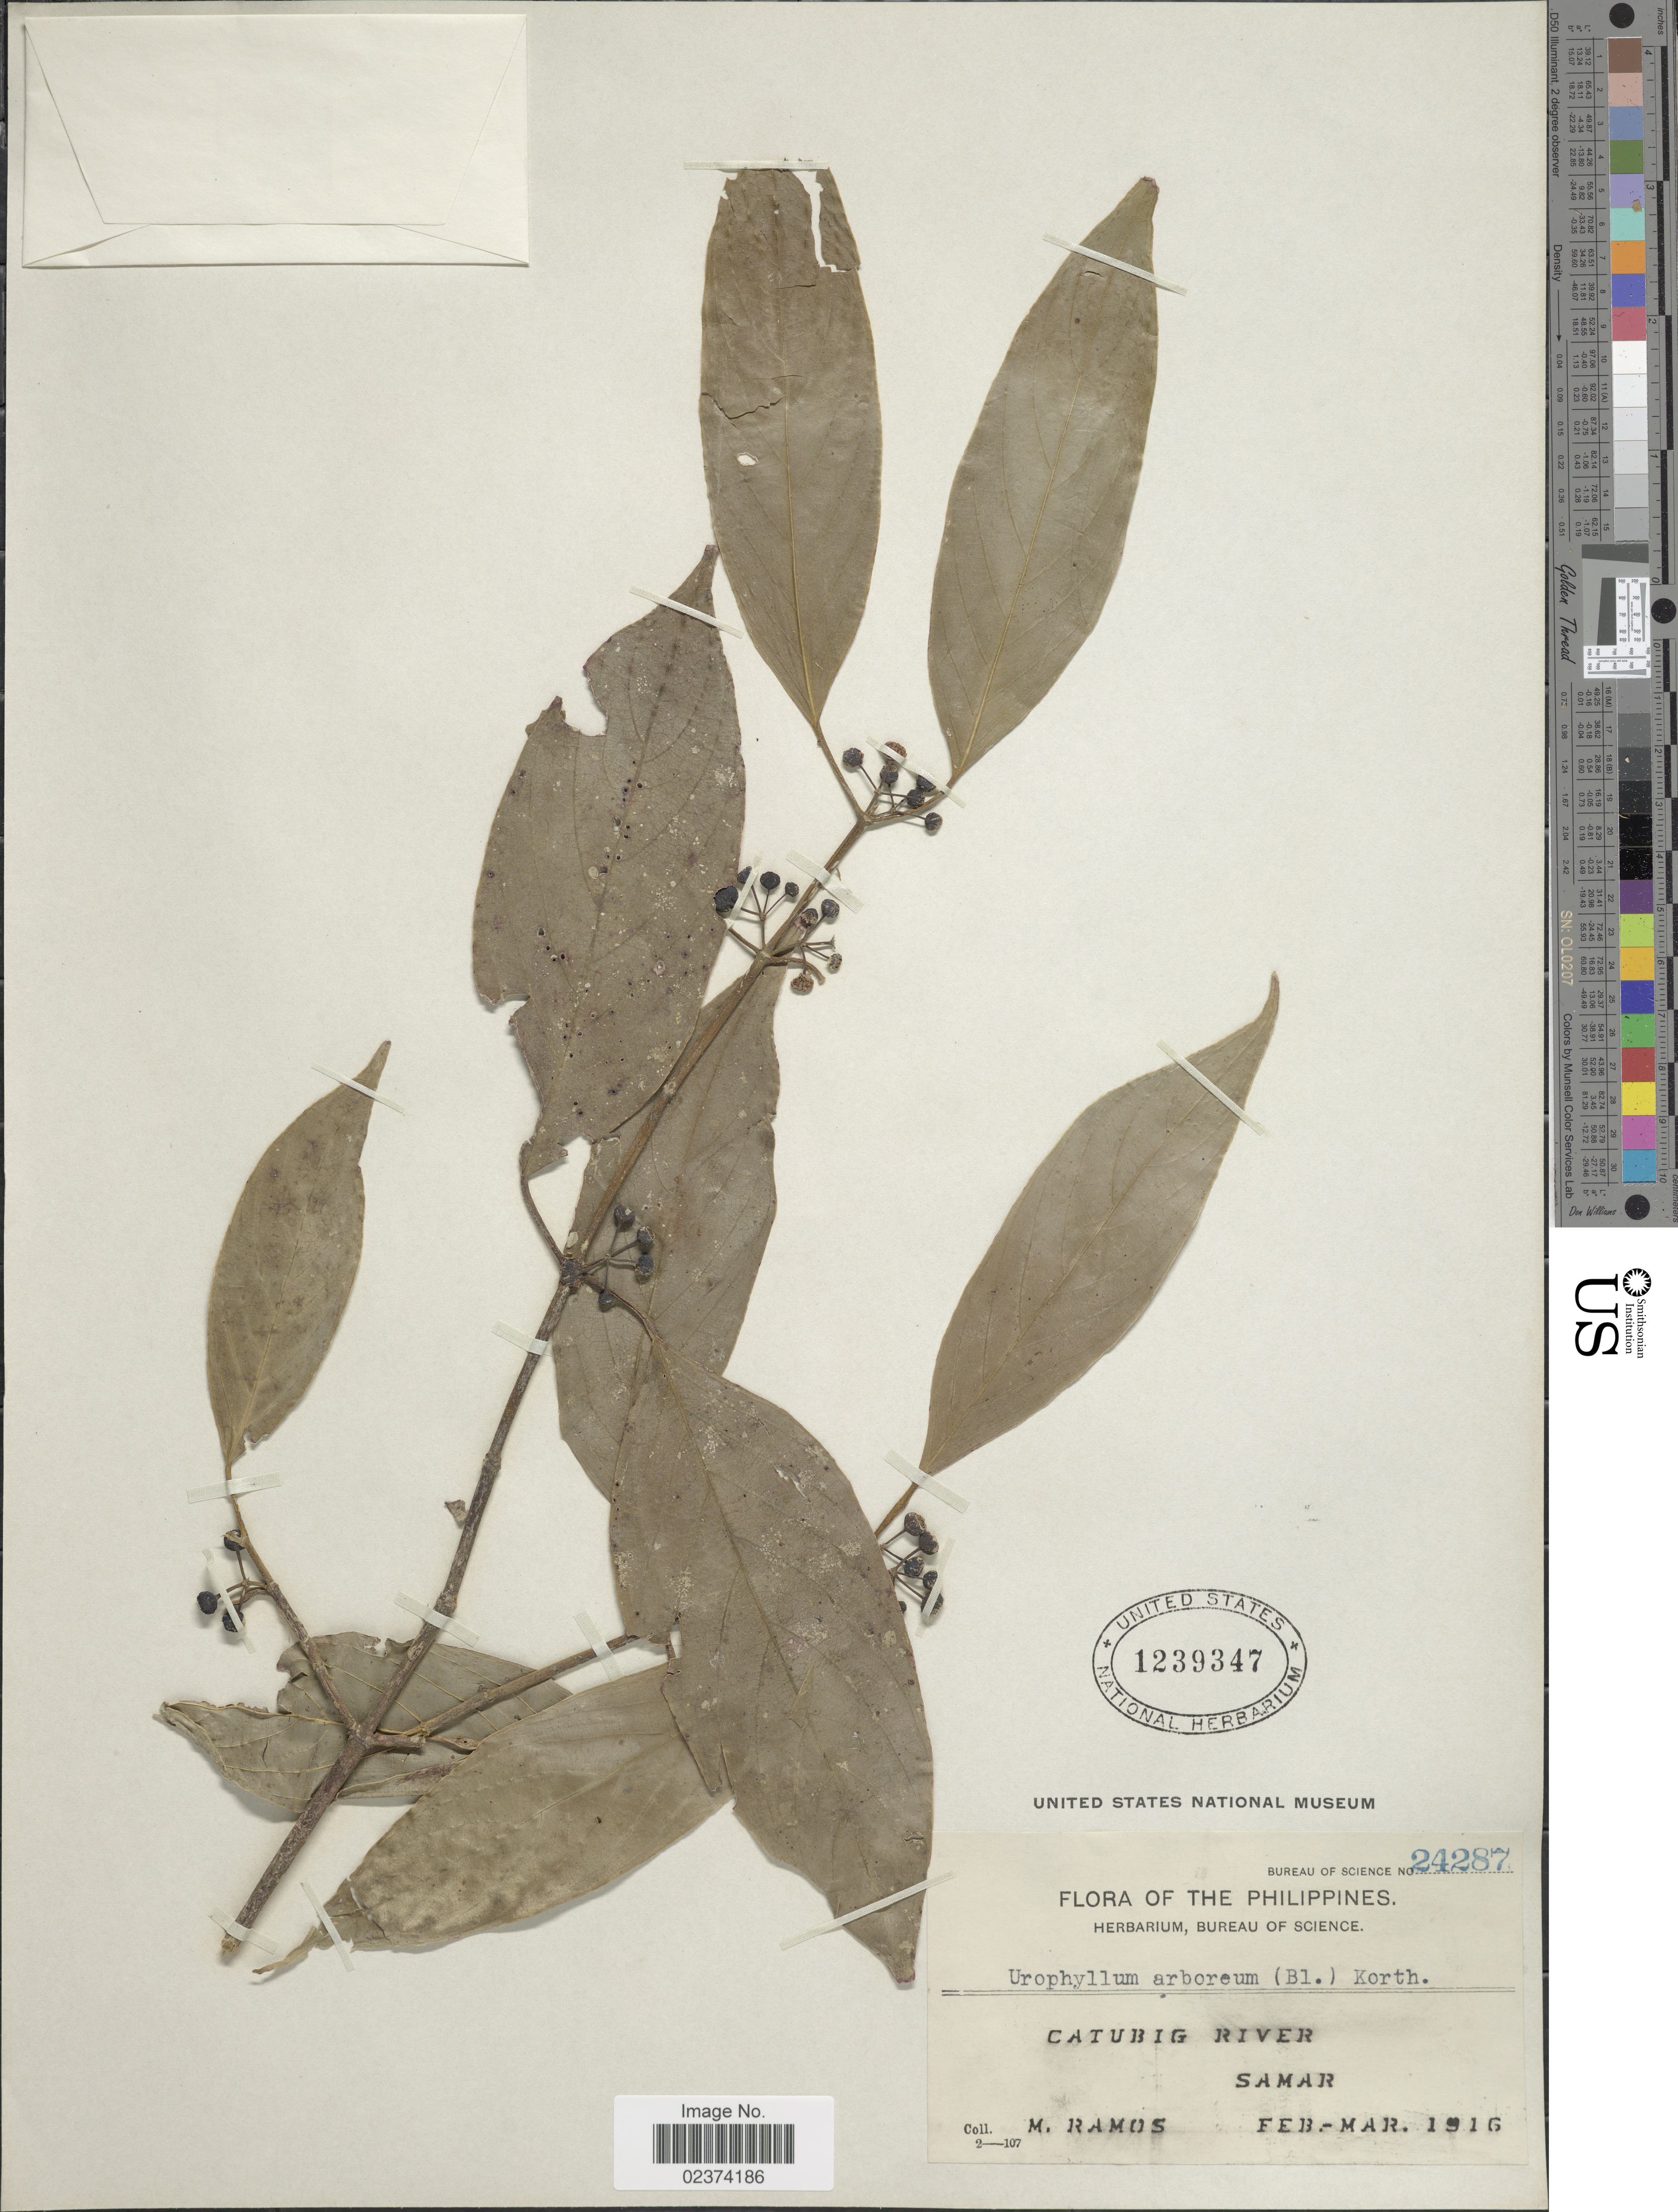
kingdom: Plantae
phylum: Tracheophyta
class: Magnoliopsida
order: Gentianales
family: Rubiaceae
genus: Urophyllum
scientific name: Urophyllum memecyloides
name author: (C. Presl) Vidal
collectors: M. Ramos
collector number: Bureau of Science 24287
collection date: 1916-02/1916-03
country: Philippines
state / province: Eastern Visayas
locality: Catubig River, Samar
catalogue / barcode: US 1239347